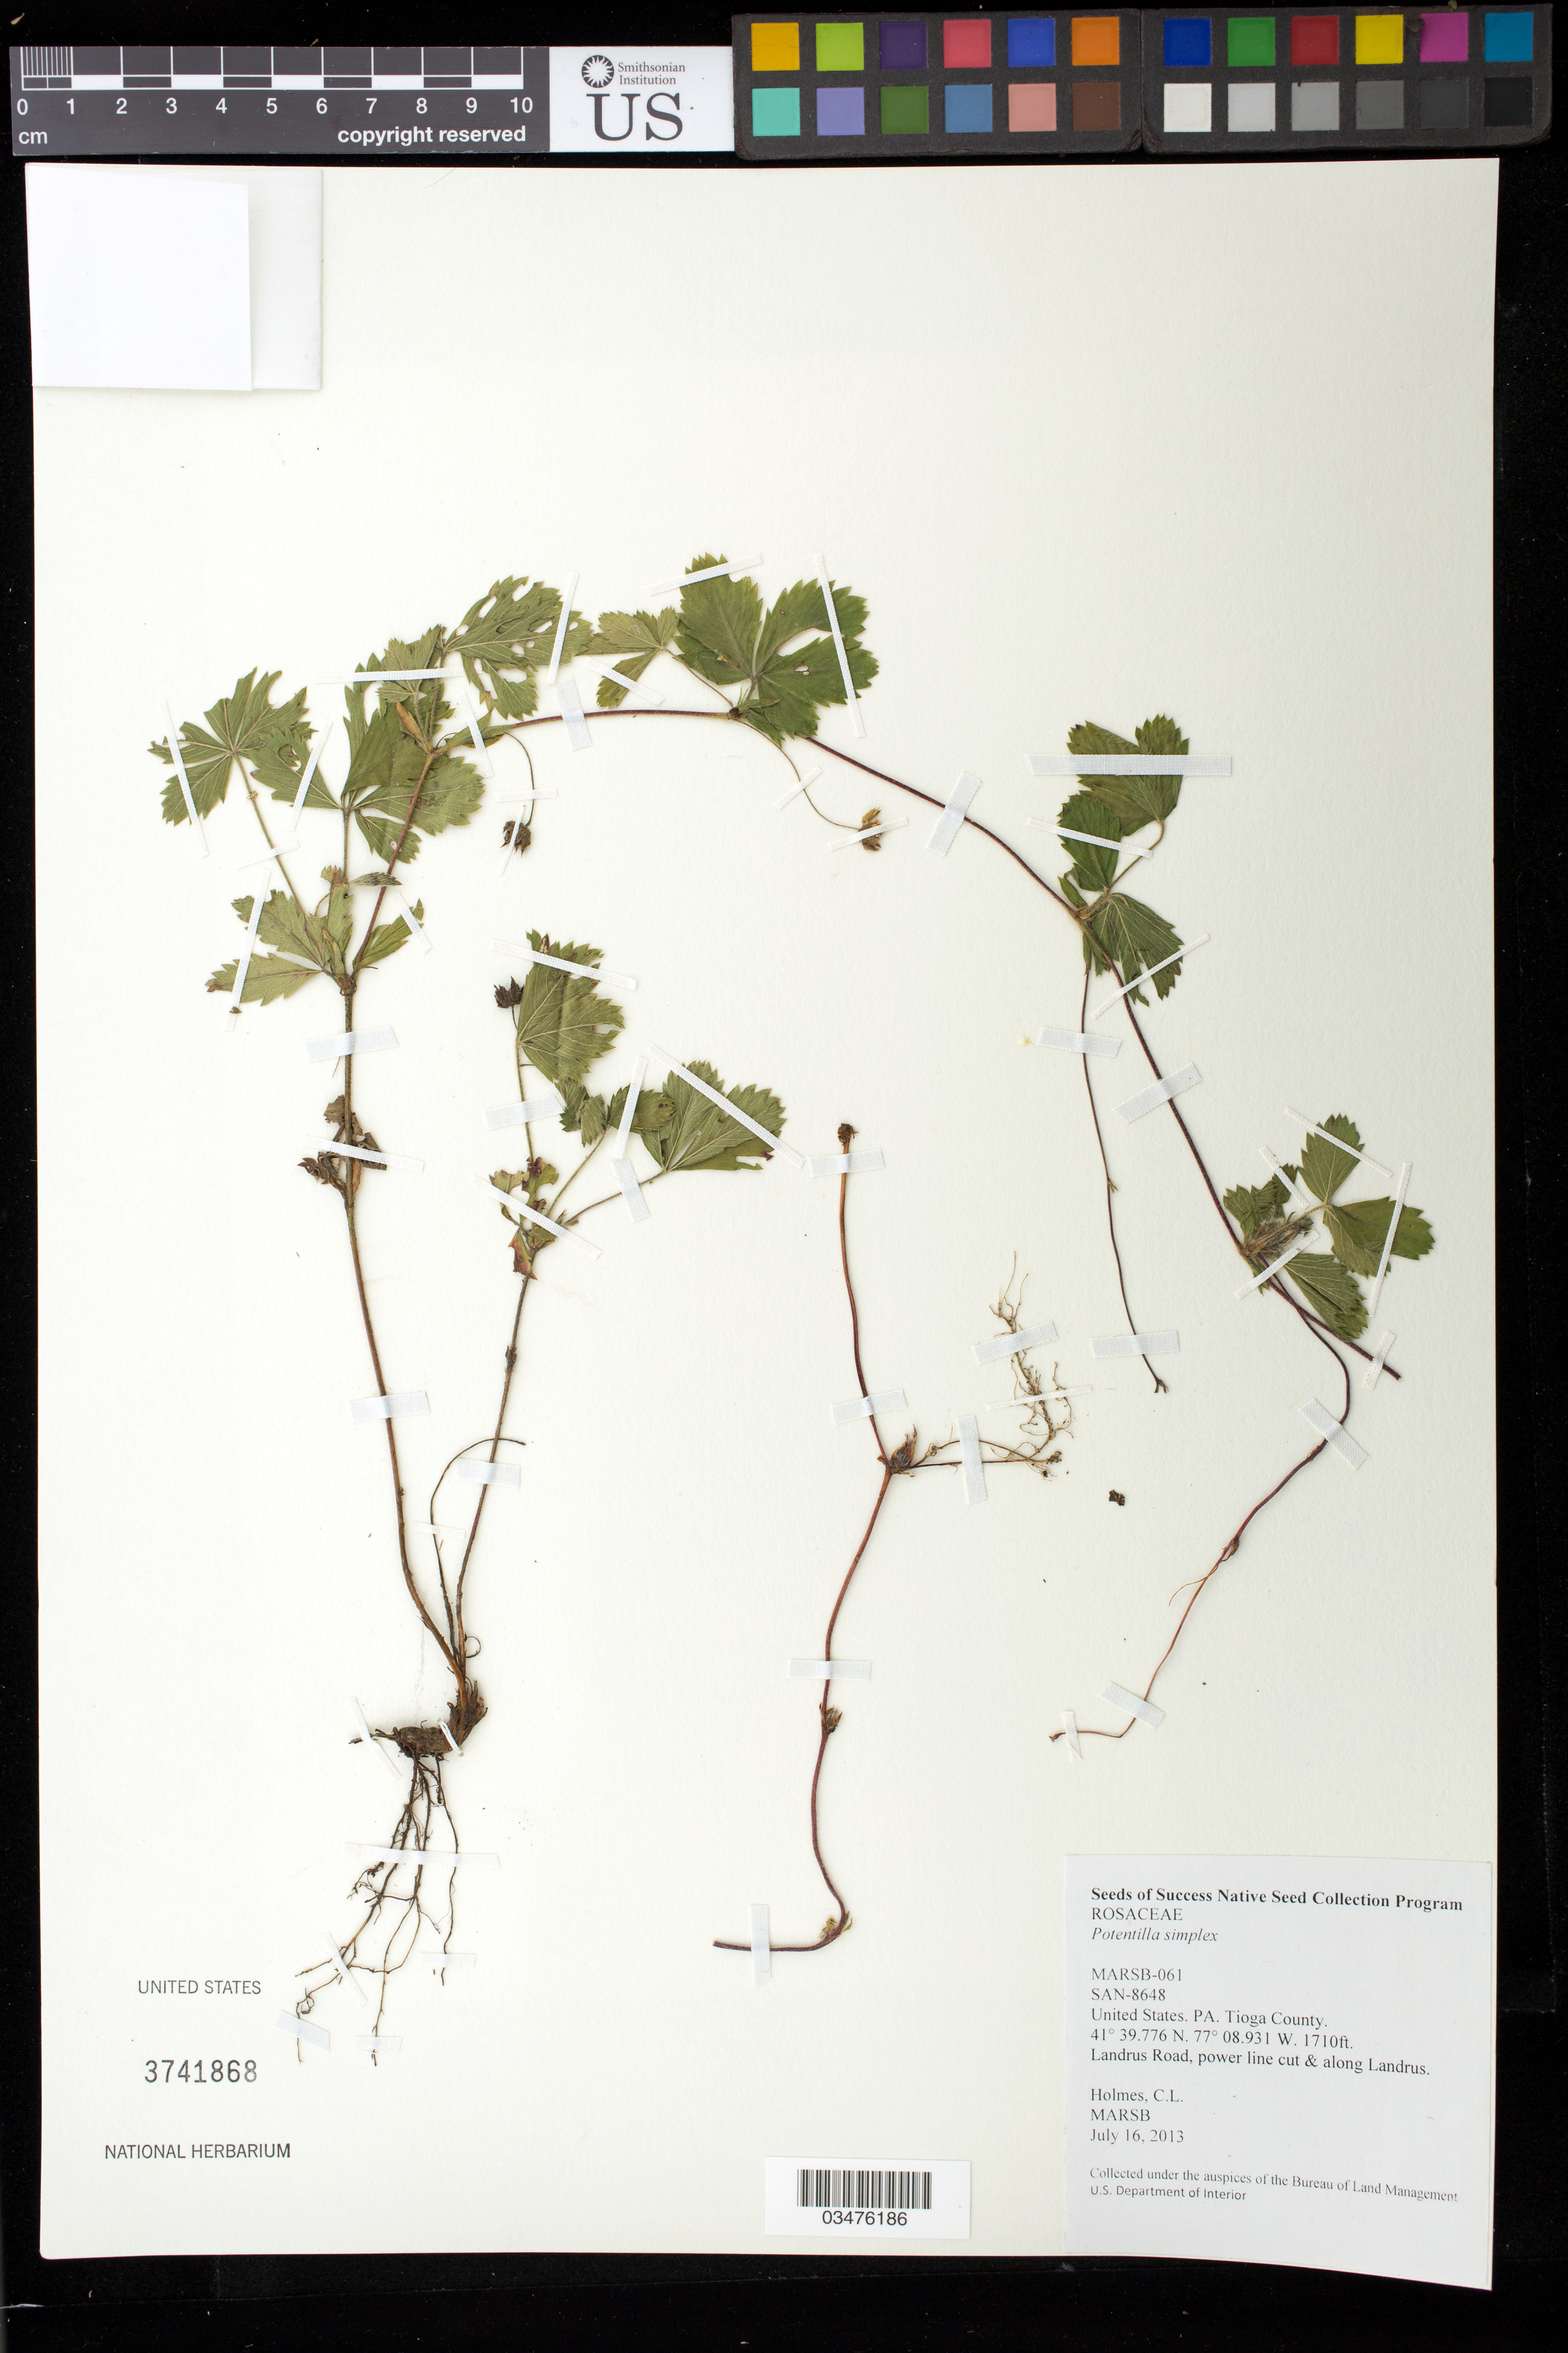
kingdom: Plantae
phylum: Tracheophyta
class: Magnoliopsida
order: Rosales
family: Rosaceae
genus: Potentilla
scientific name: Potentilla simplex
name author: Michx.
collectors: C. Holmes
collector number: MARSB-061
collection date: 2013-07-16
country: United States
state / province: Pennsylvania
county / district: Tioga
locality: Landrus Road, power line cut and along Landrus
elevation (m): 521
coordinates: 41 39.776 N, 77 8.931 W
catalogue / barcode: US 3741868